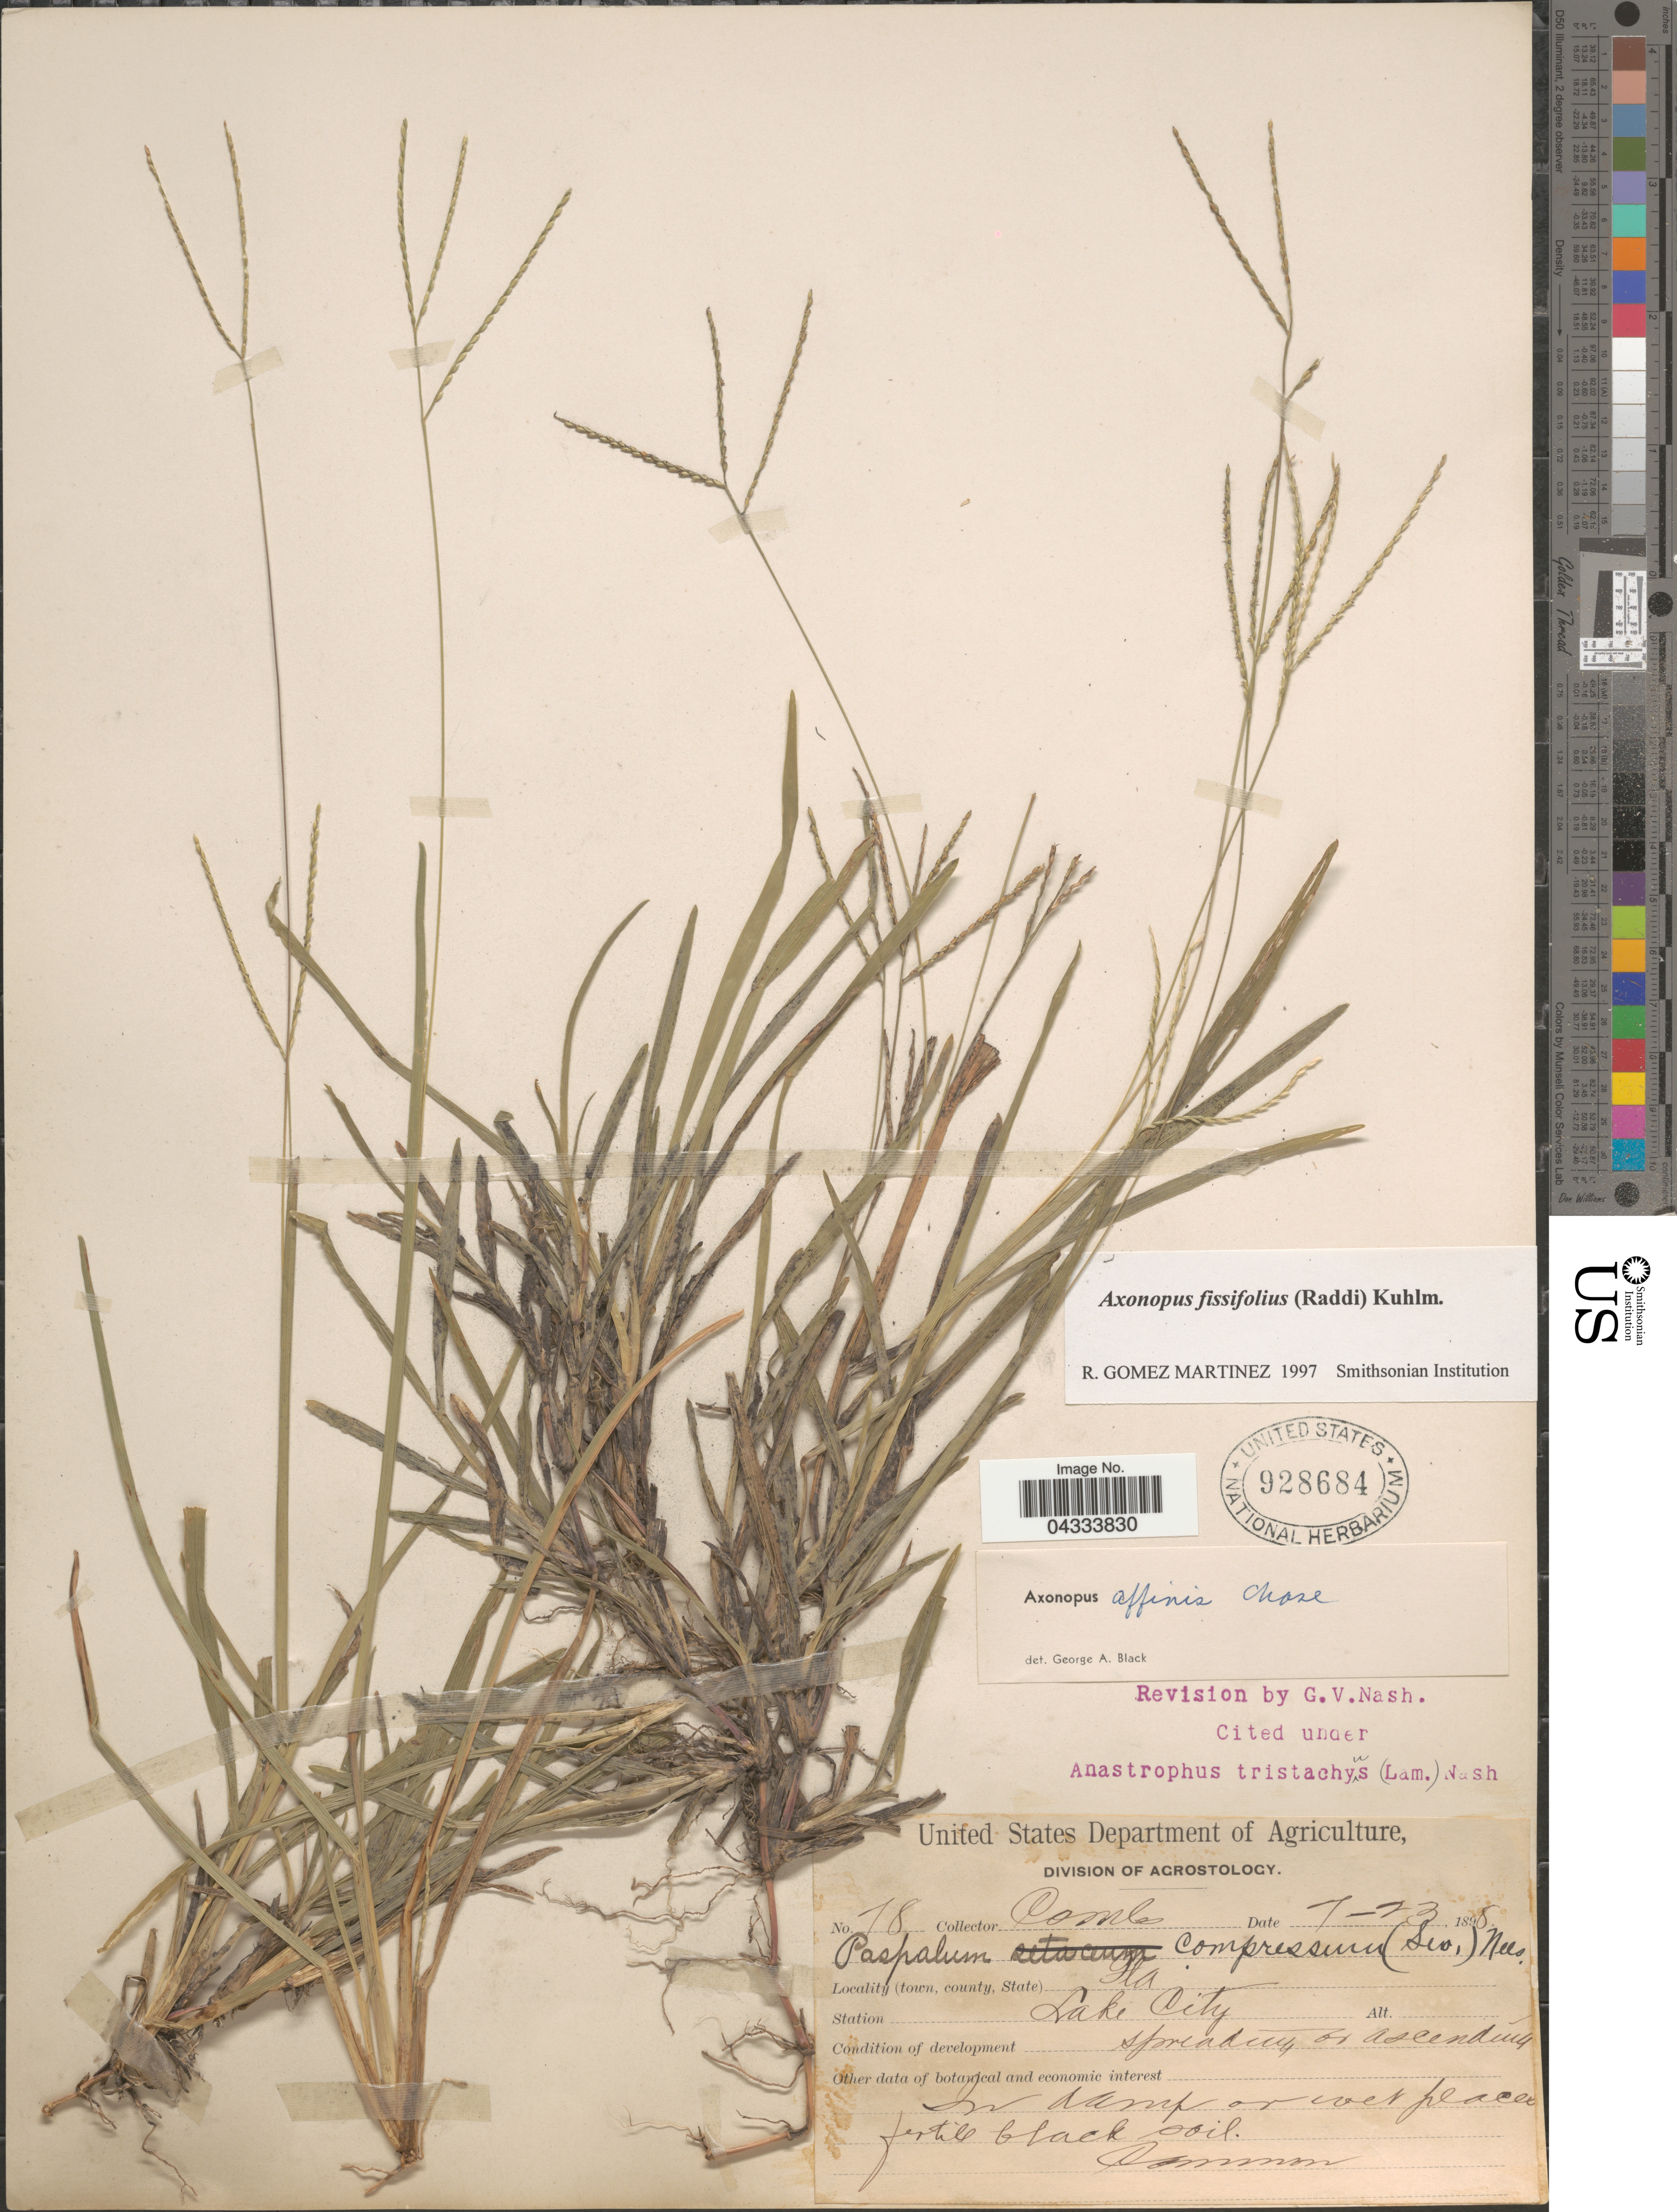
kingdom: Plantae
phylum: Tracheophyta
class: Liliopsida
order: Poales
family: Poaceae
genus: Axonopus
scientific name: Axonopus fissifolius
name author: (Raddi) Kuhlm.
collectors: -. Combs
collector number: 18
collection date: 1898-07-23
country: United States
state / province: Florida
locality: Lake City.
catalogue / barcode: US 928684